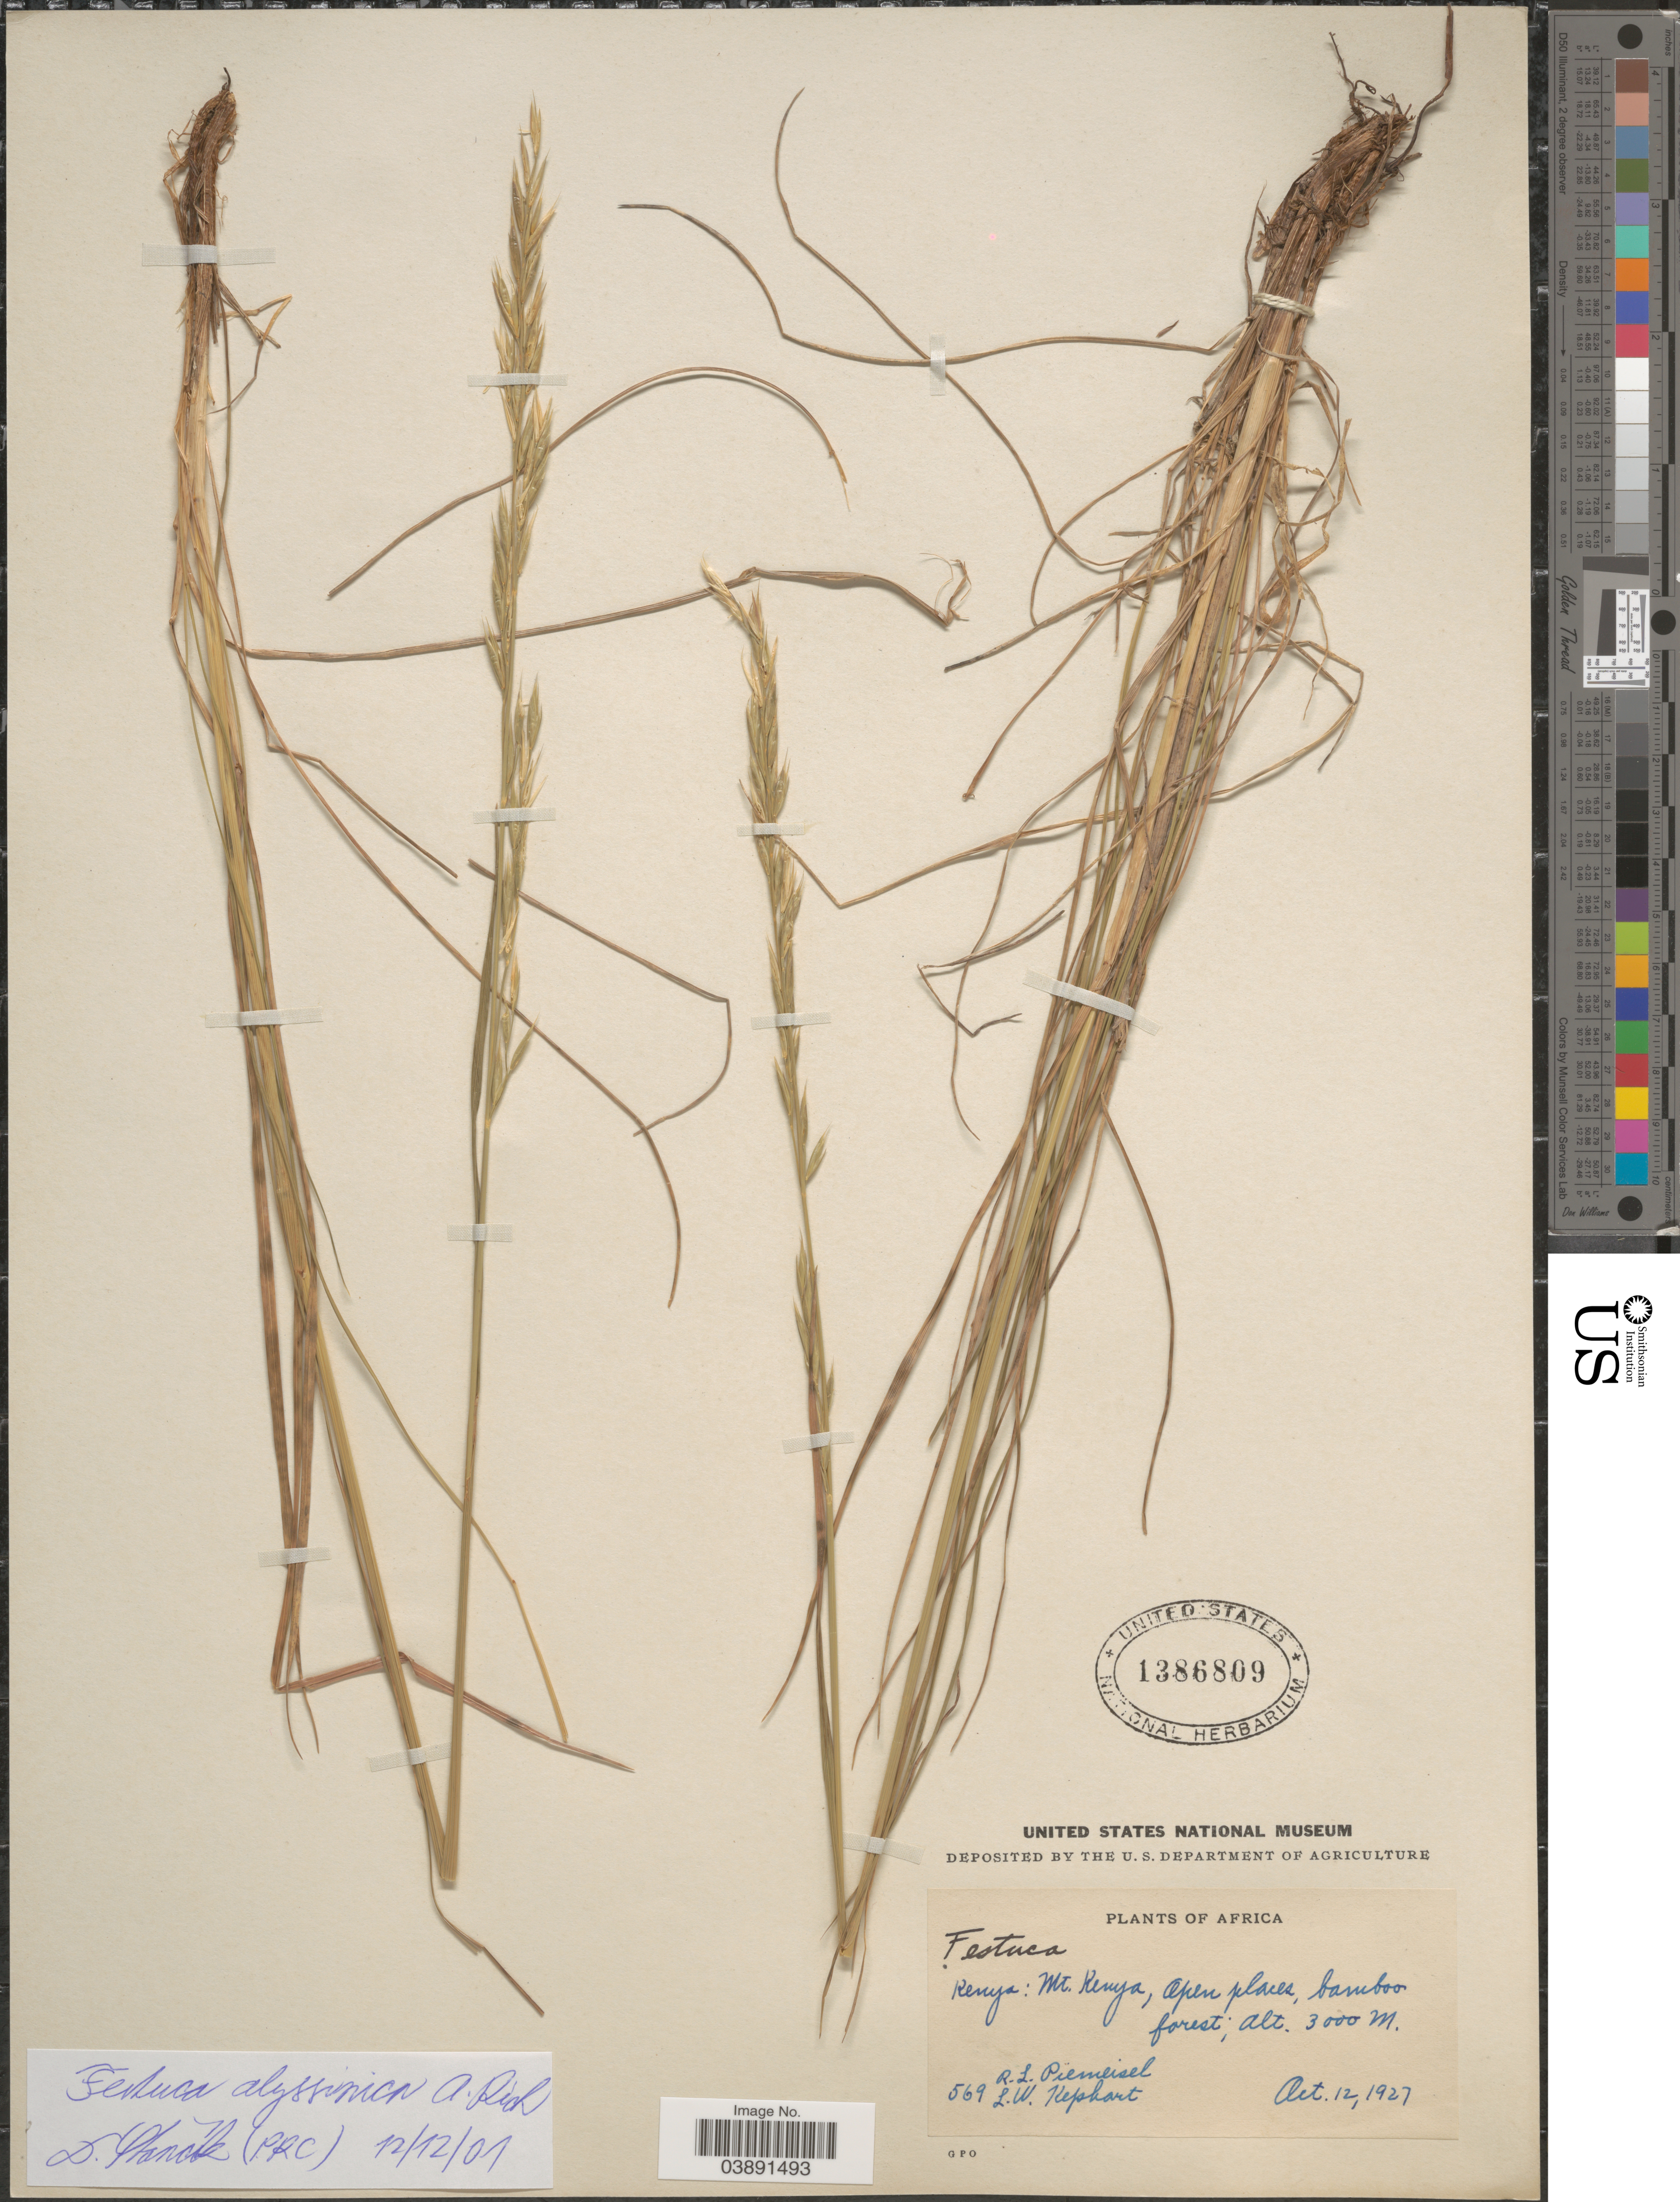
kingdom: Plantae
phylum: Tracheophyta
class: Liliopsida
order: Poales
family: Poaceae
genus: Festuca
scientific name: Festuca abyssinica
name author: Hochst. ex A. Rich.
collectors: R. L. Piemeisel & L. W. Kephart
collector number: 569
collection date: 1927-10-12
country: Kenya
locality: Mt. Kenya.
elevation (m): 3000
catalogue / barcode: US 1386809